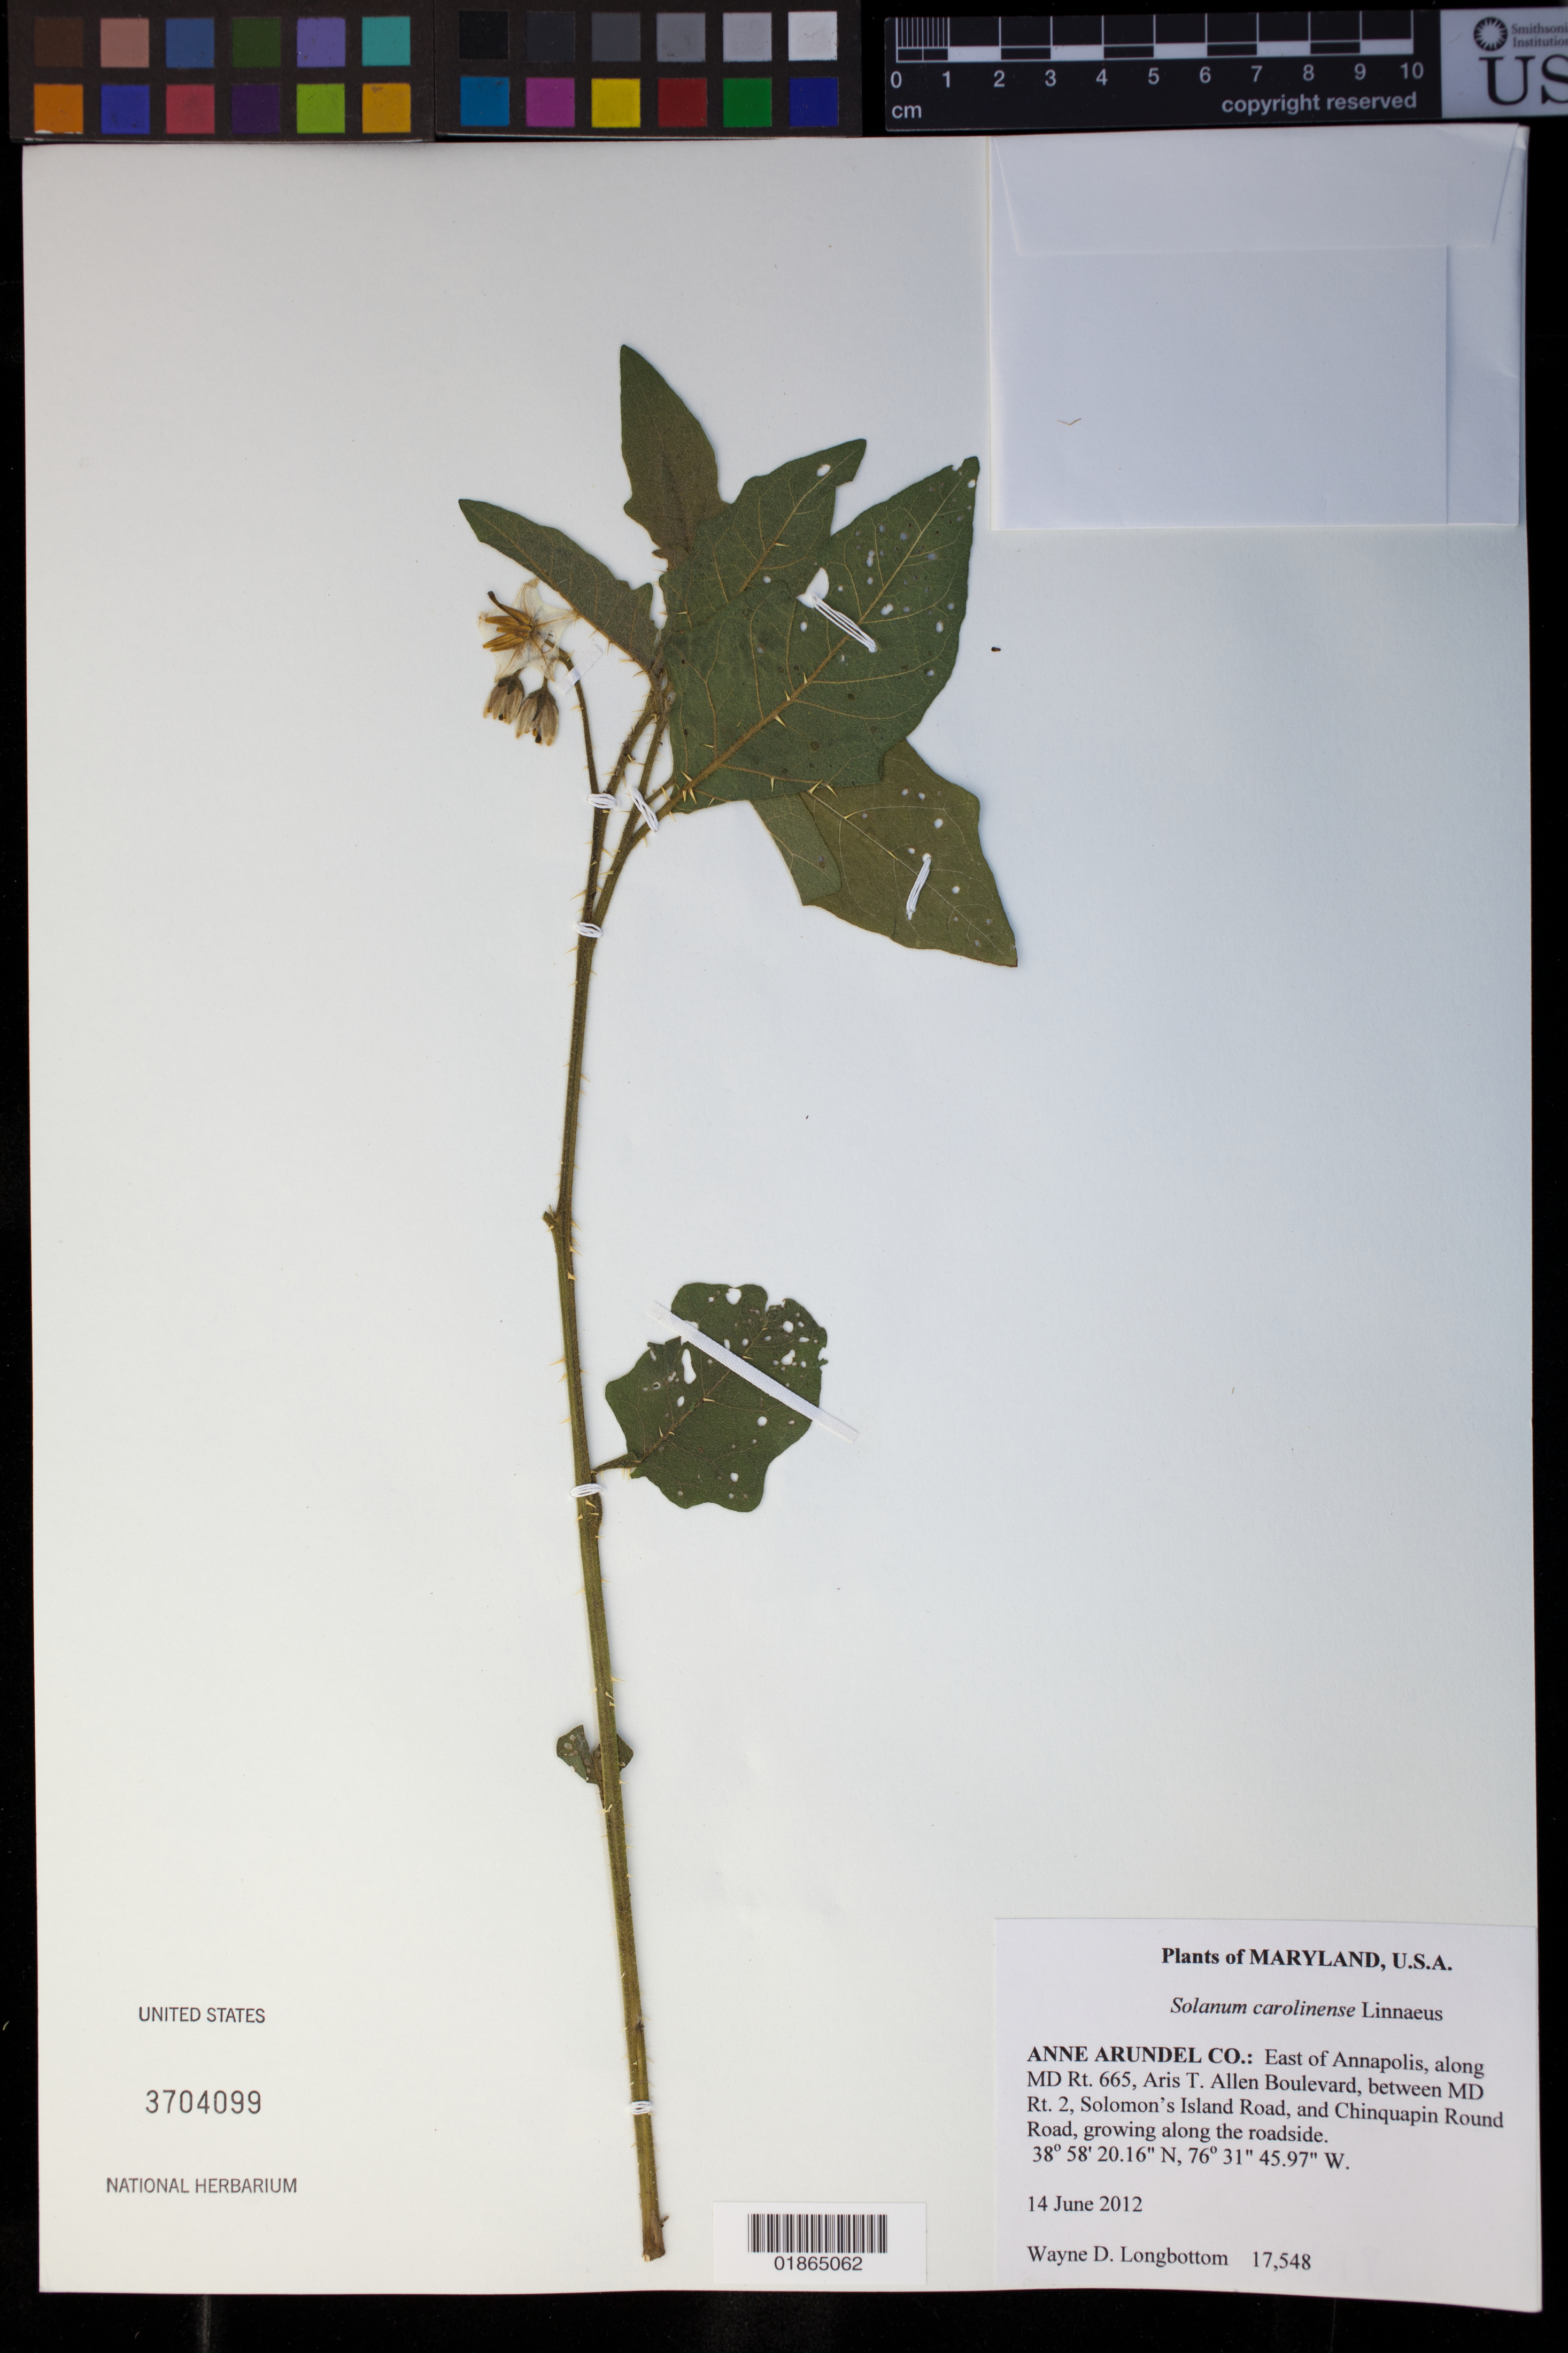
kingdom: Plantae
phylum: Tracheophyta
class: Magnoliopsida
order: Solanales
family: Solanaceae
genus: Solanum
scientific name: Solanum carolinense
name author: L.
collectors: W. D. Longbottom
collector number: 17548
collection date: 2012-06-14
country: United States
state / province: Maryland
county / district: Anne Arundel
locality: Anne Arundel Co.: East of Annapolis, along MD Rt. 665, Aris T. Allen Boulevard, between MD Rt. 2, Solomon's Island Road, and Chinquapin Round Road.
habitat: Growing along the roadside.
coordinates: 38 58 20.16 N, 76 31 45.97 W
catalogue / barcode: US 3704099